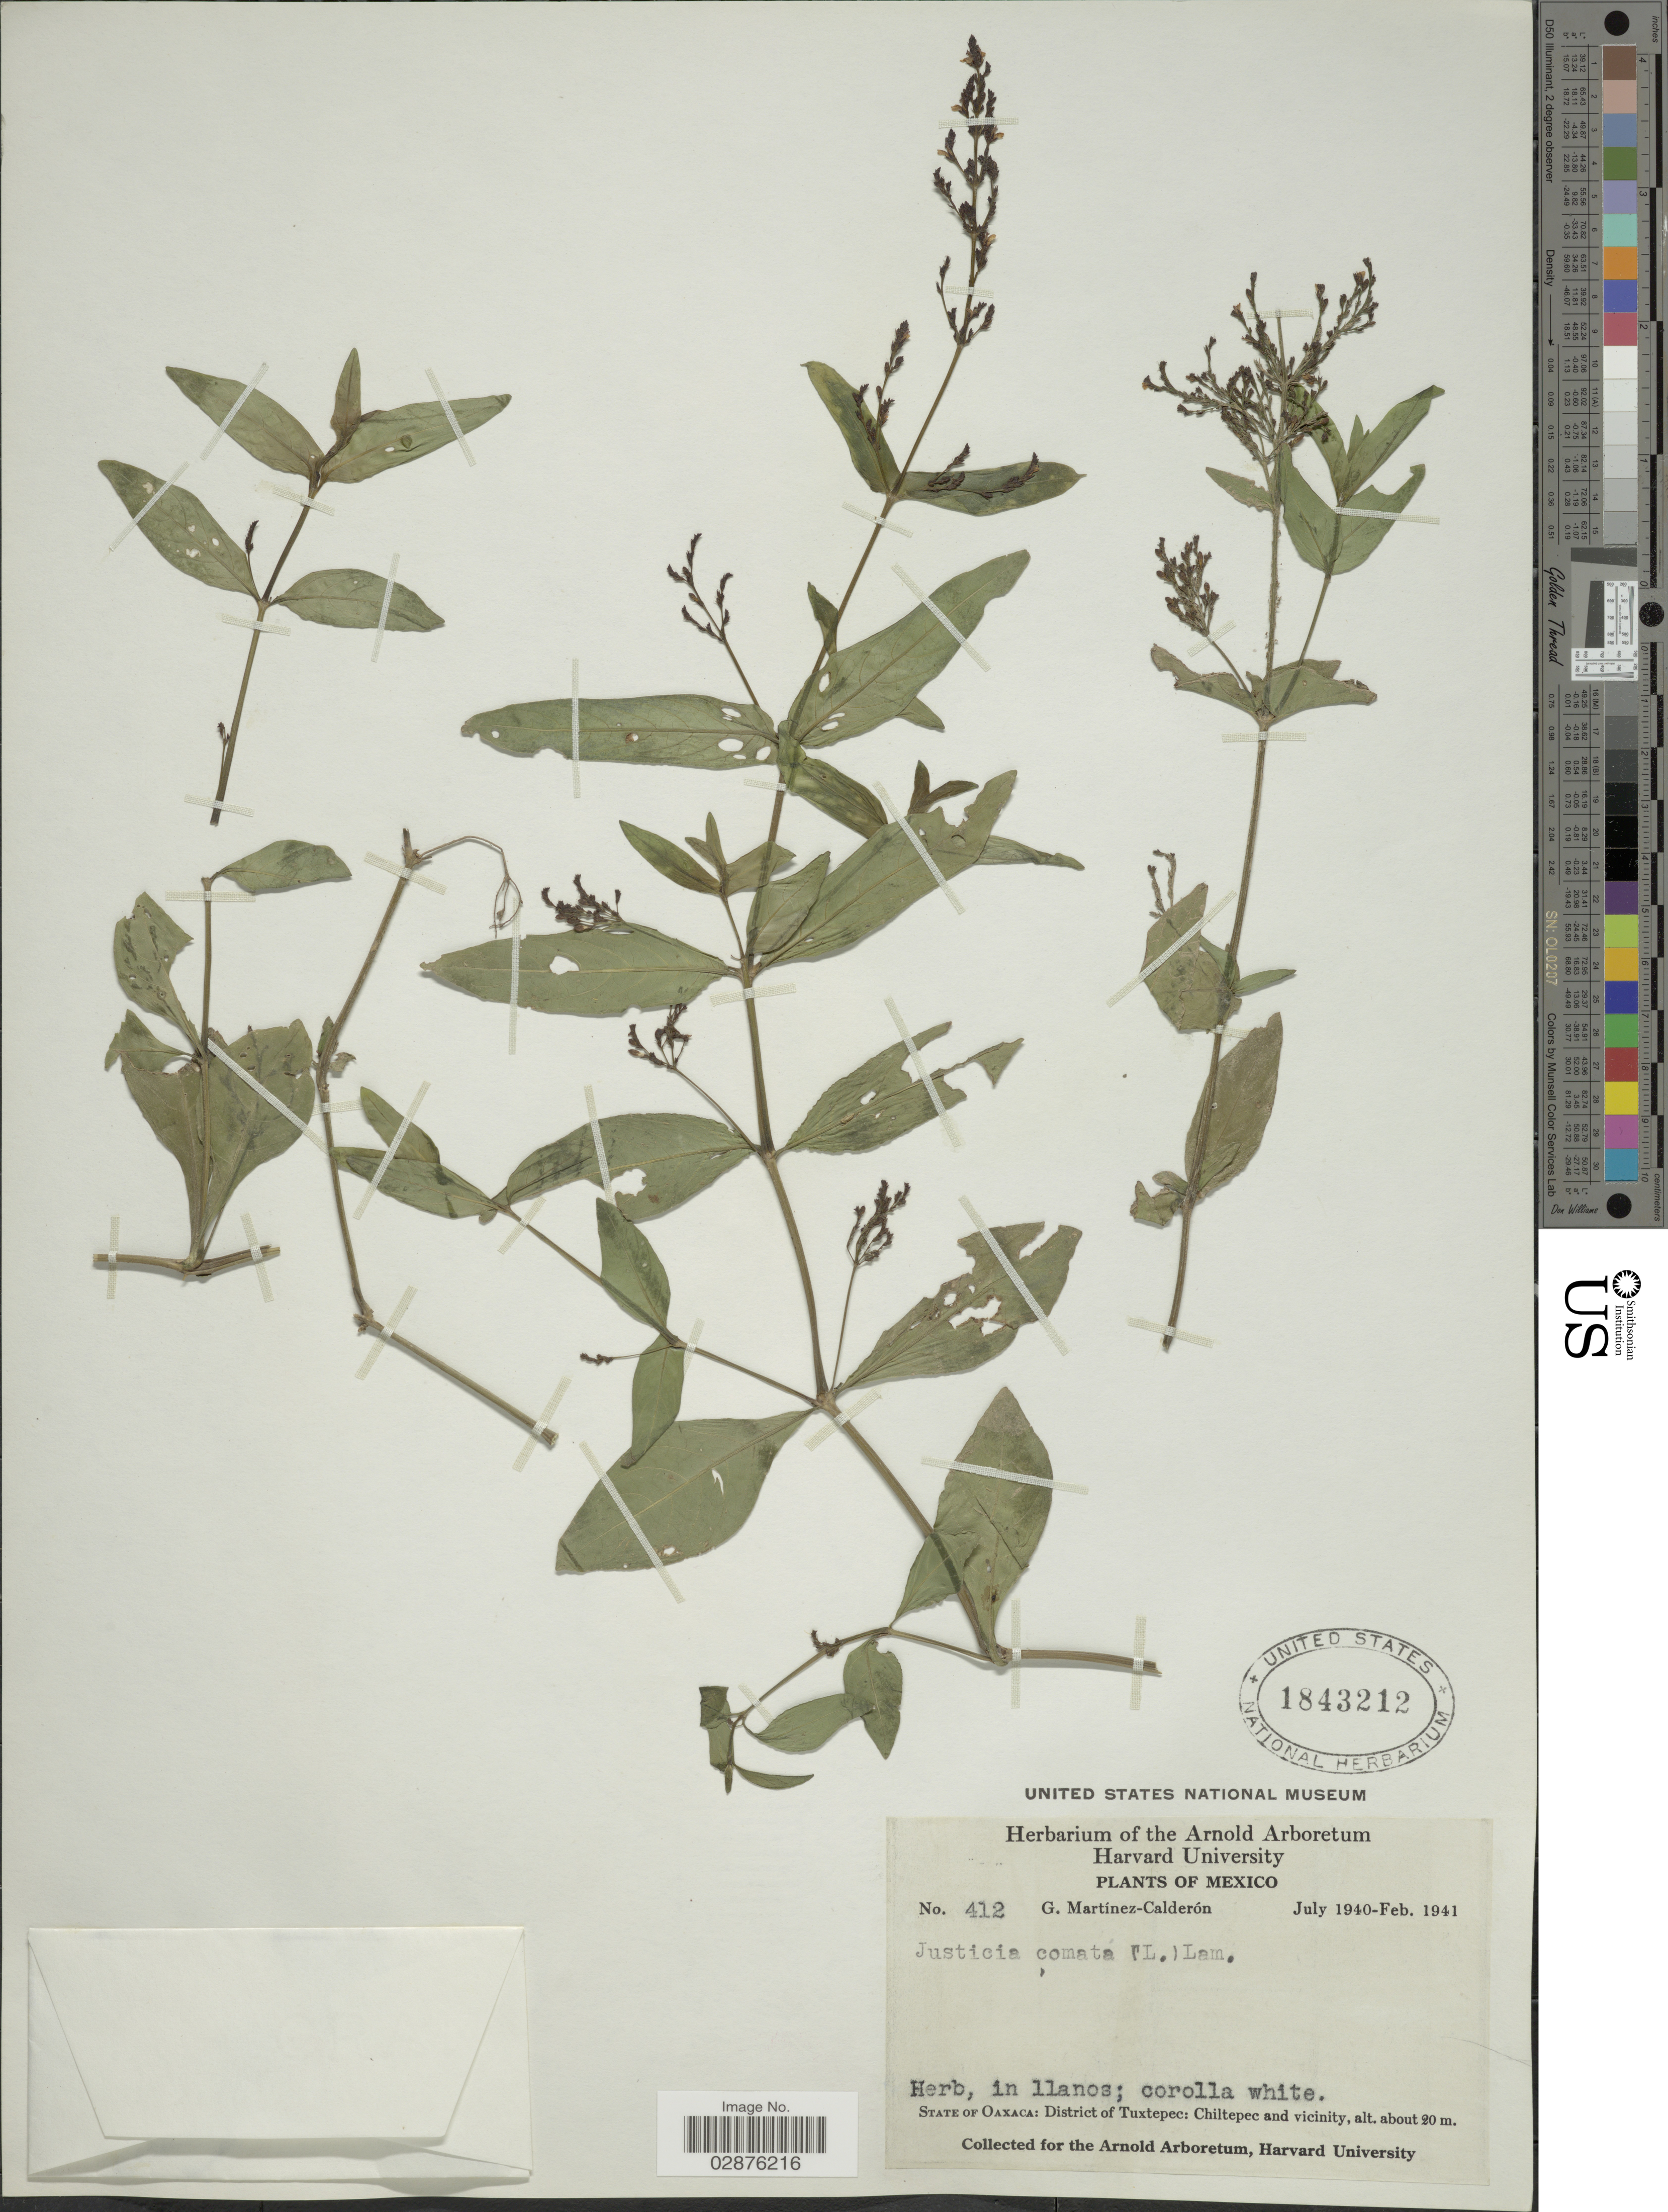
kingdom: Plantae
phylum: Tracheophyta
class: Magnoliopsida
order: Lamiales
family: Acanthaceae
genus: Justicia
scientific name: Justicia comata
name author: (L.) Lam.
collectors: G. Martínez Calderón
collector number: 412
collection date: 1940-07/1941-02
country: Mexico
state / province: Oaxaca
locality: District of Tuxtepec: Chiltepec and vicinity.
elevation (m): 20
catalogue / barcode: US 1843212